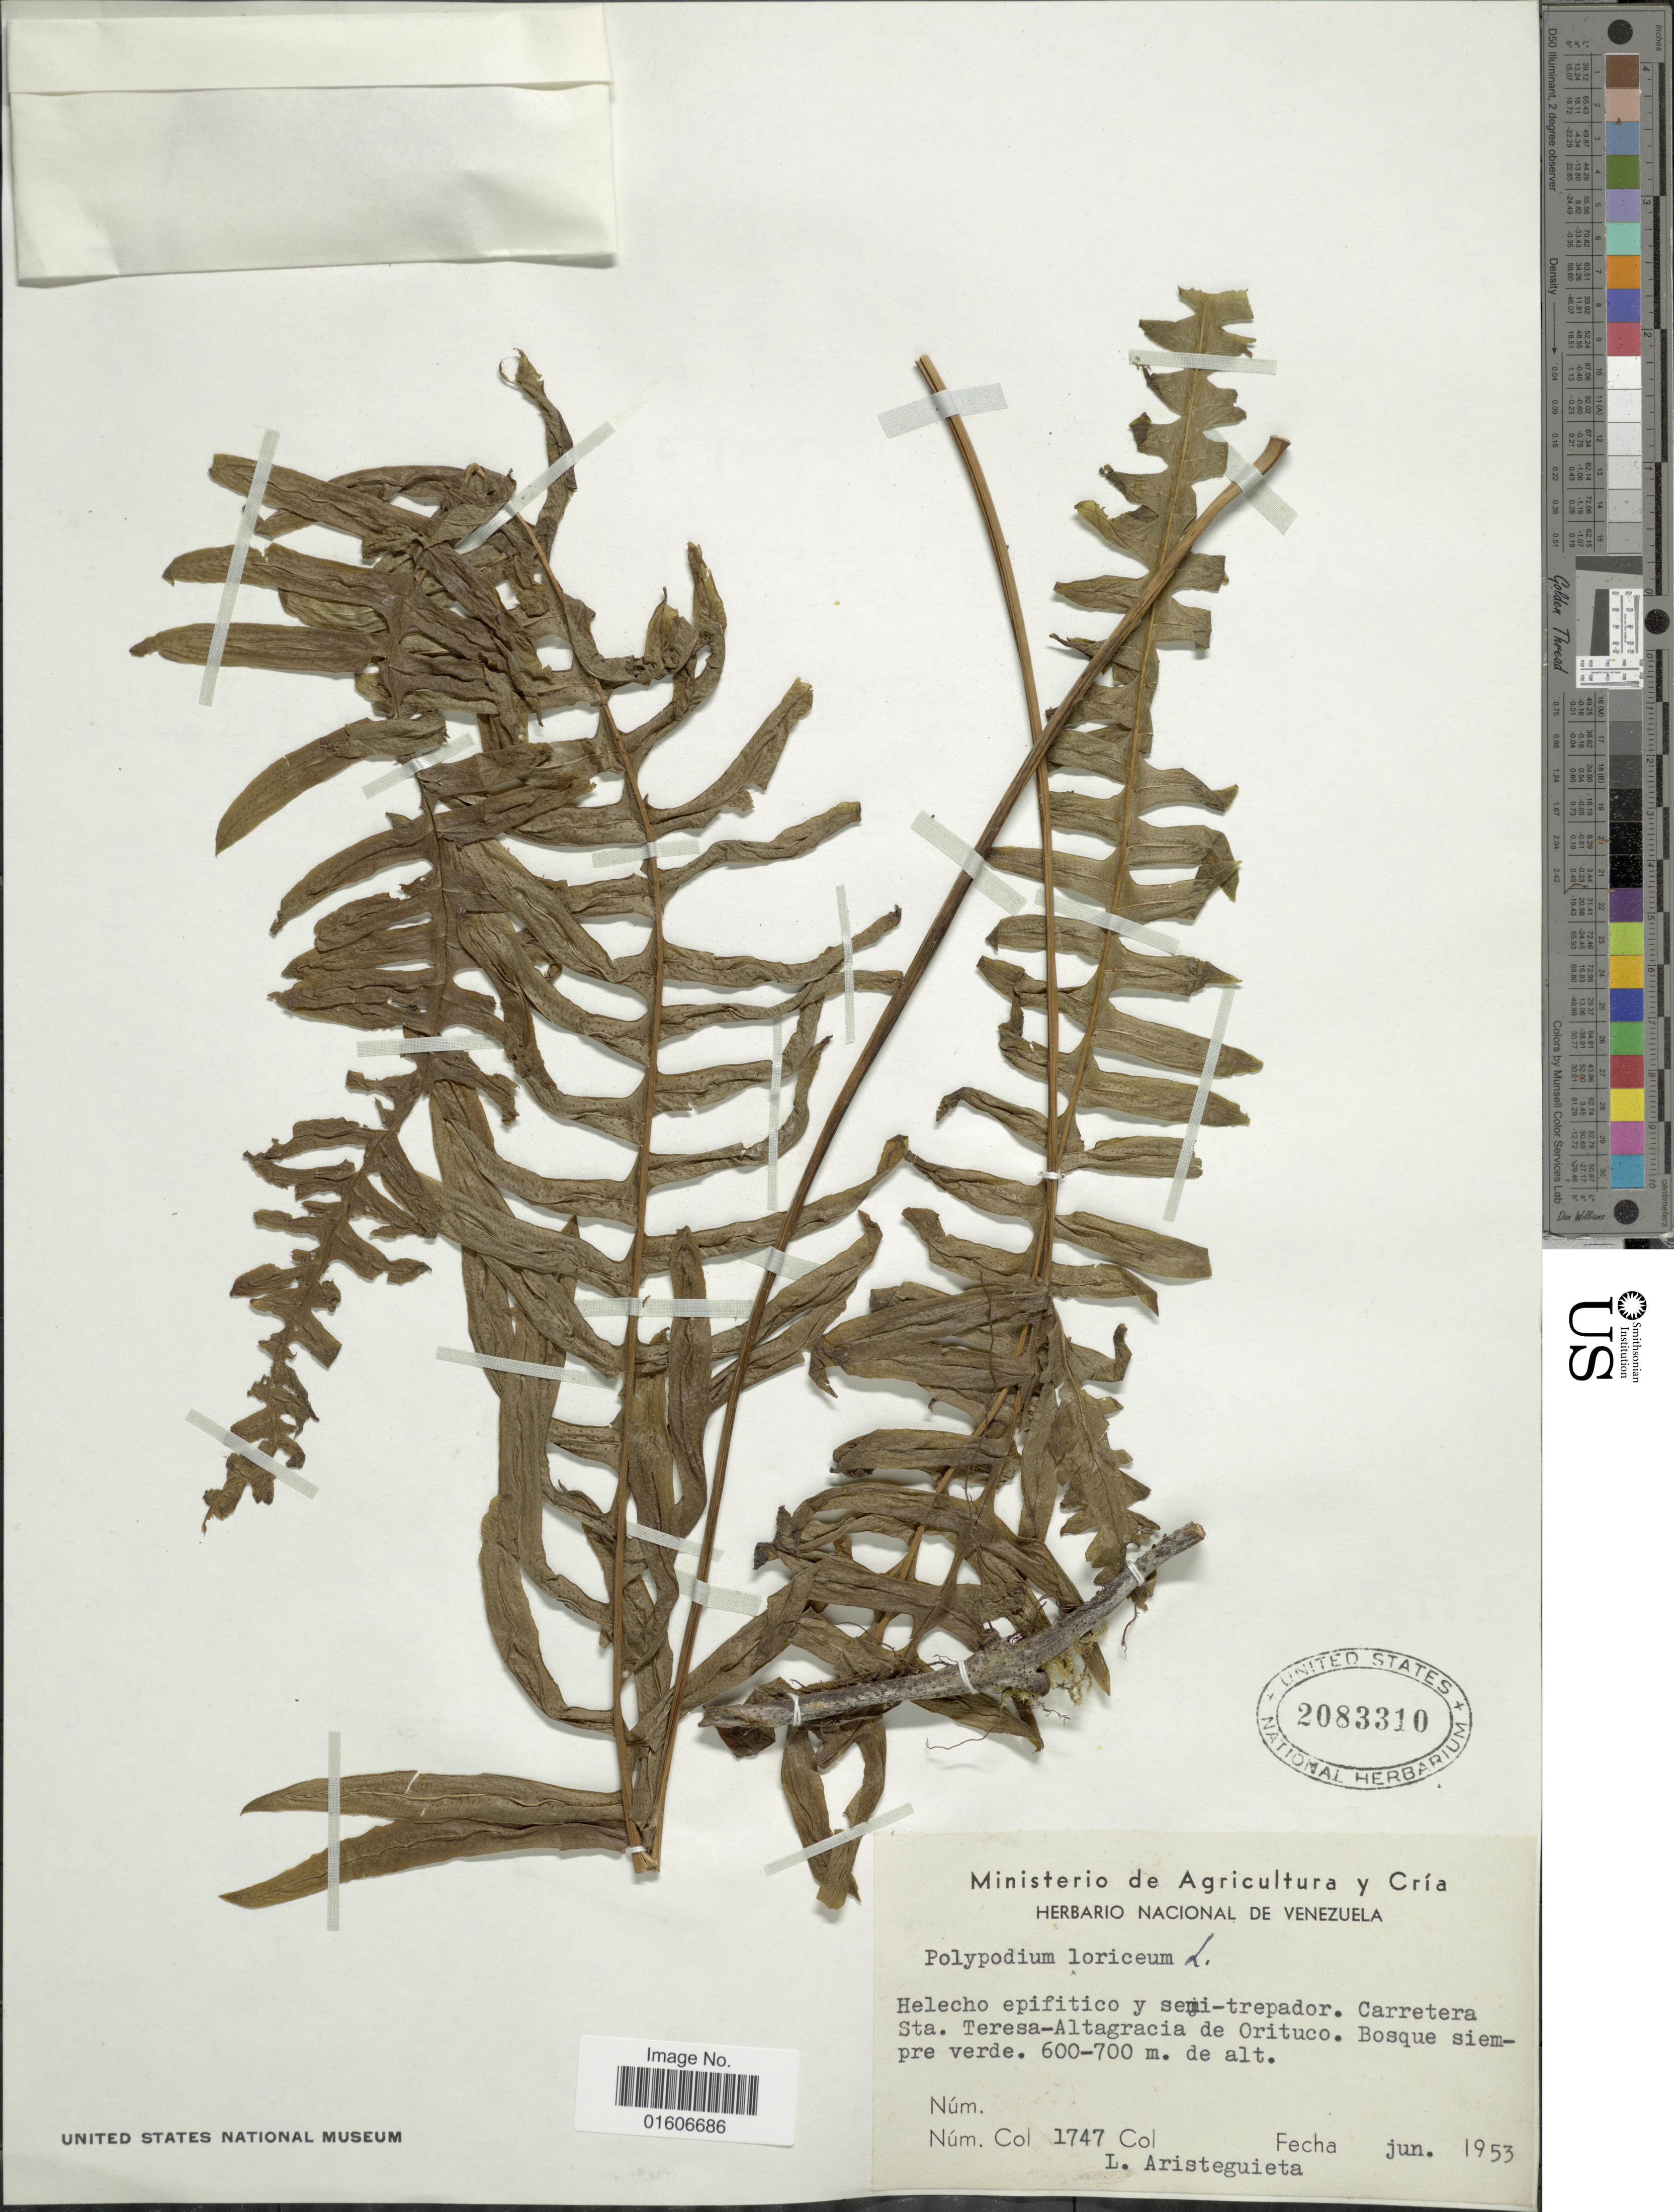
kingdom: Plantae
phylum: Tracheophyta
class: Polypodiopsida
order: Polypodiales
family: Polypodiaceae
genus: Serpocaulon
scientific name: Serpocaulon loriceum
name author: (L.) A.R. Sm.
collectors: L. Aristeguieta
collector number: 1747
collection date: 1953-06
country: Venezuela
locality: Carretera Sta. Teresa-Altagracia de Orituco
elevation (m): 600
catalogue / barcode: US 2083310